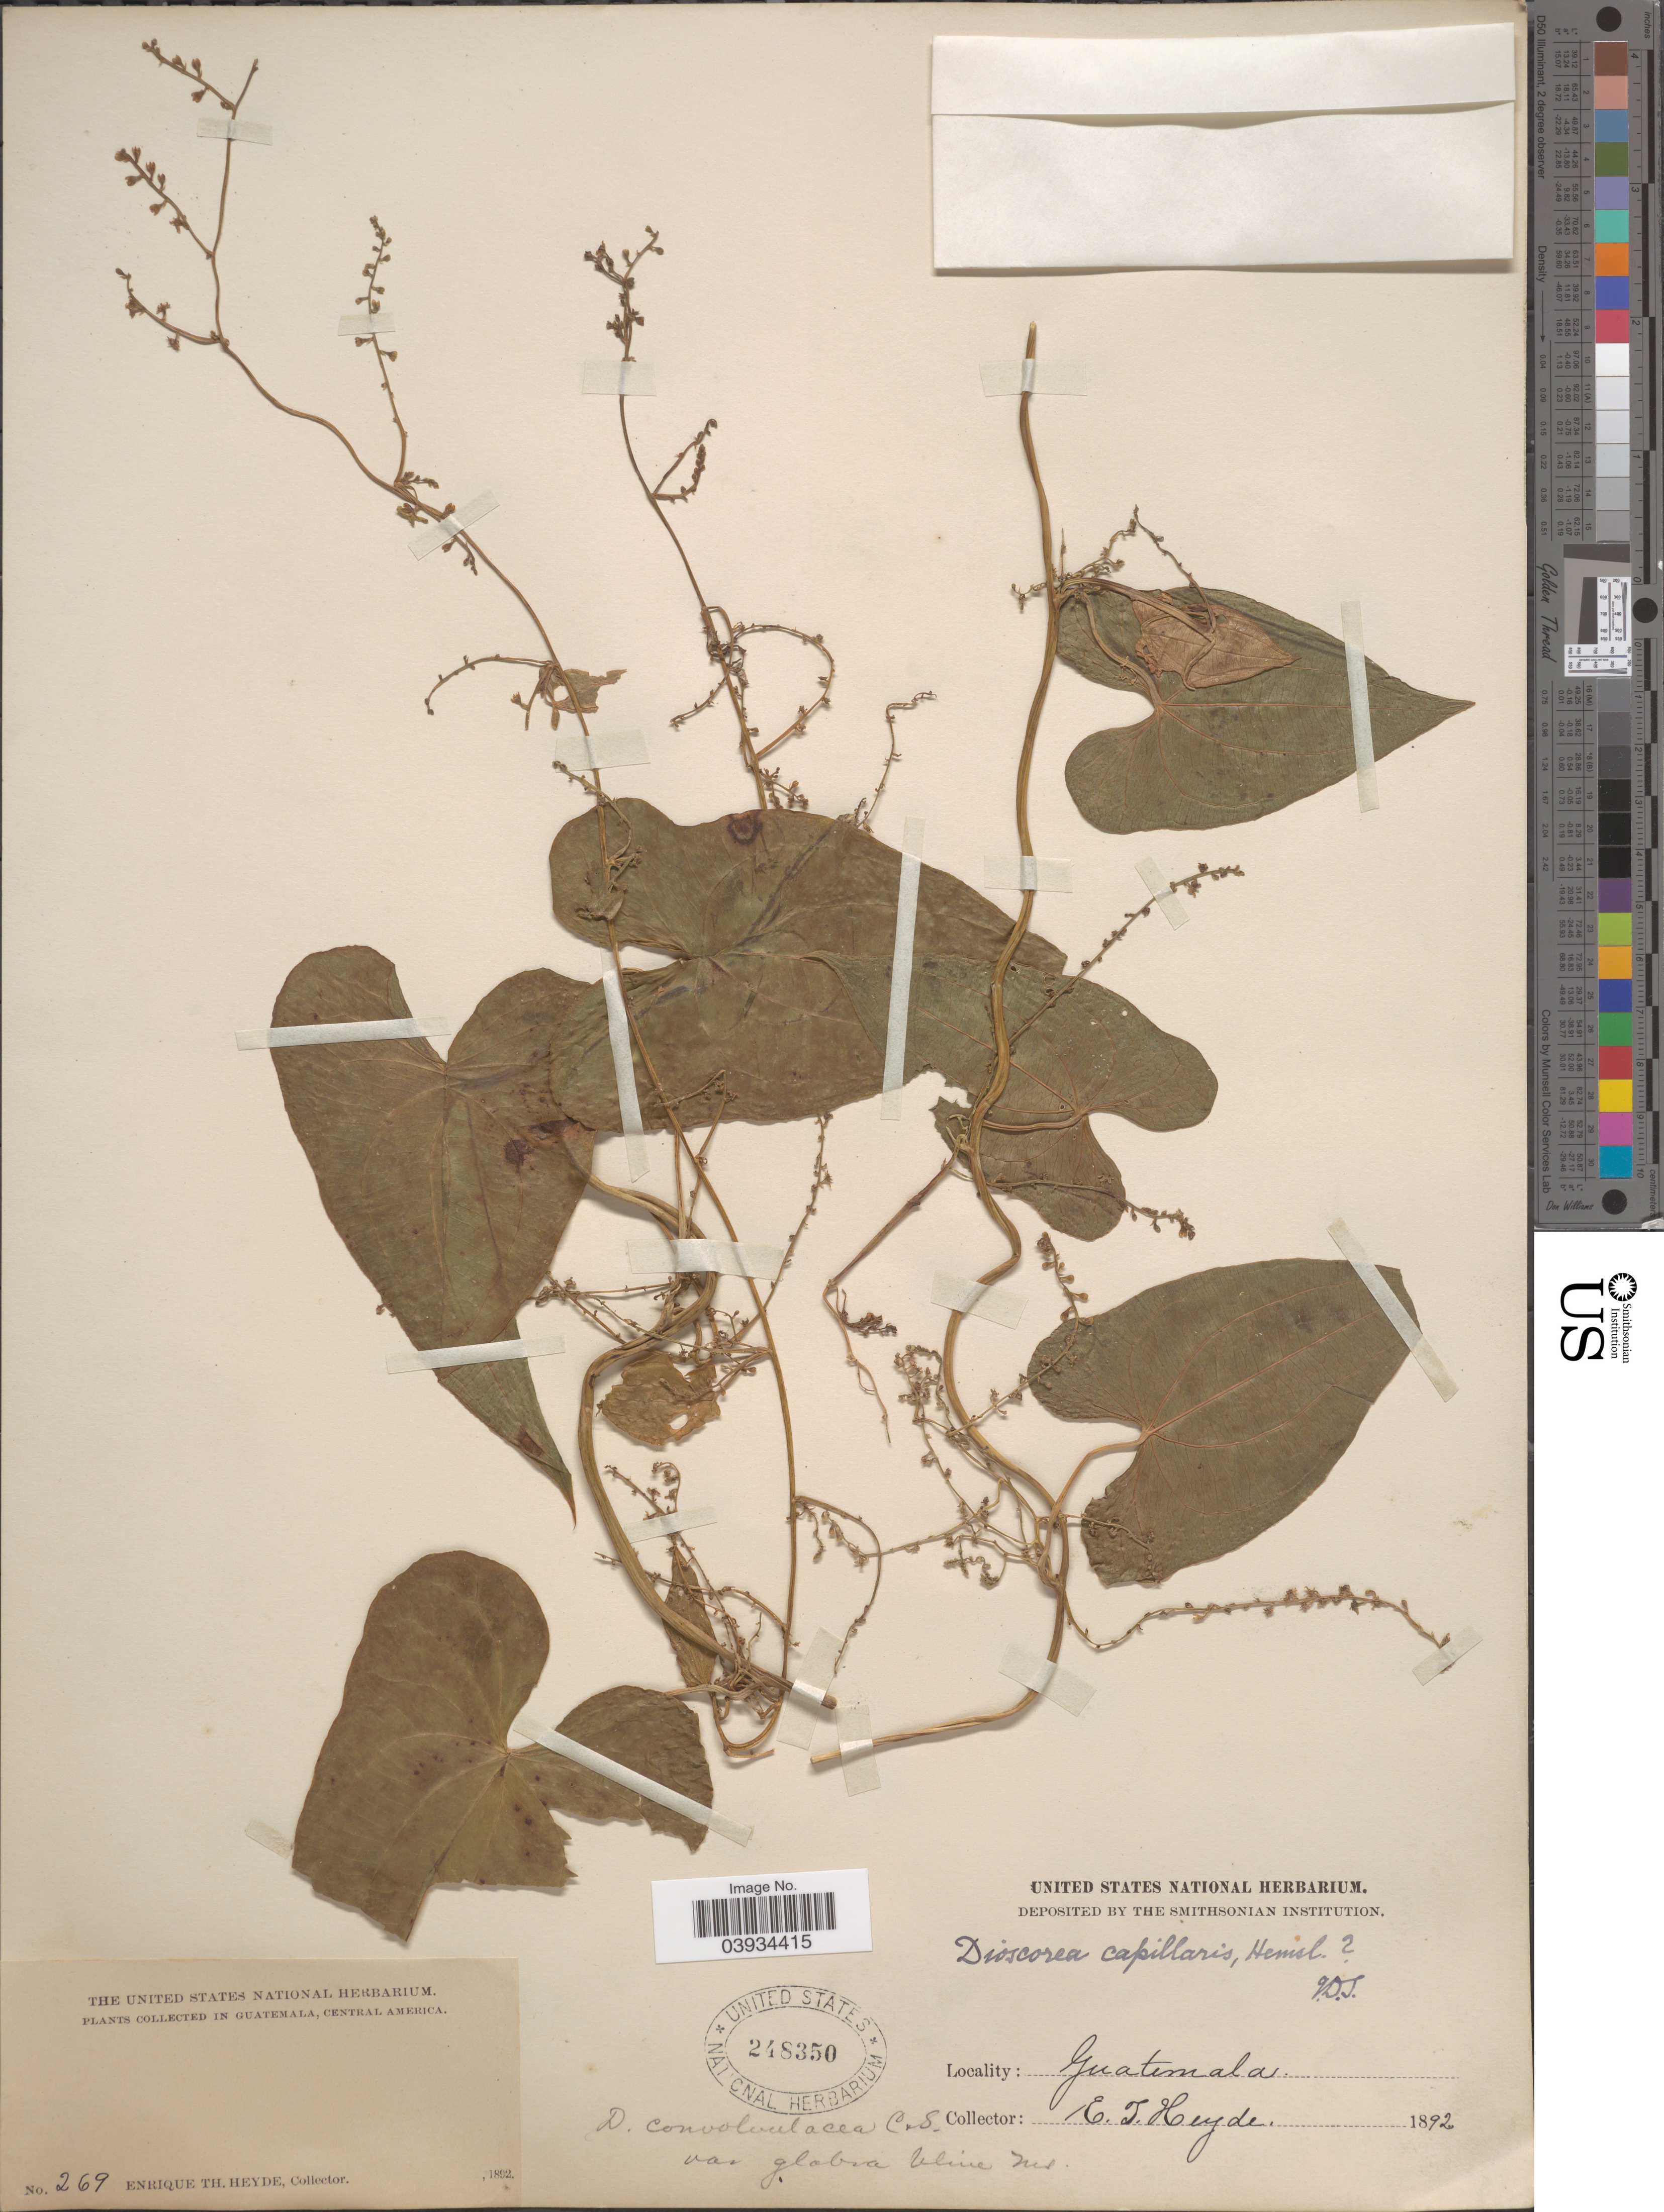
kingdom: Plantae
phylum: Tracheophyta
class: Liliopsida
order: Dioscoreales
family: Dioscoreaceae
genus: Dioscorea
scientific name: Dioscorea convolvulacea var. glabra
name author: (Hemsl.) Uline ex R. Knuth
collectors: E. T. Heyde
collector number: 269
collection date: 1892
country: Guatemala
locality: Guatemala, Central America.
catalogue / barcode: US 248350